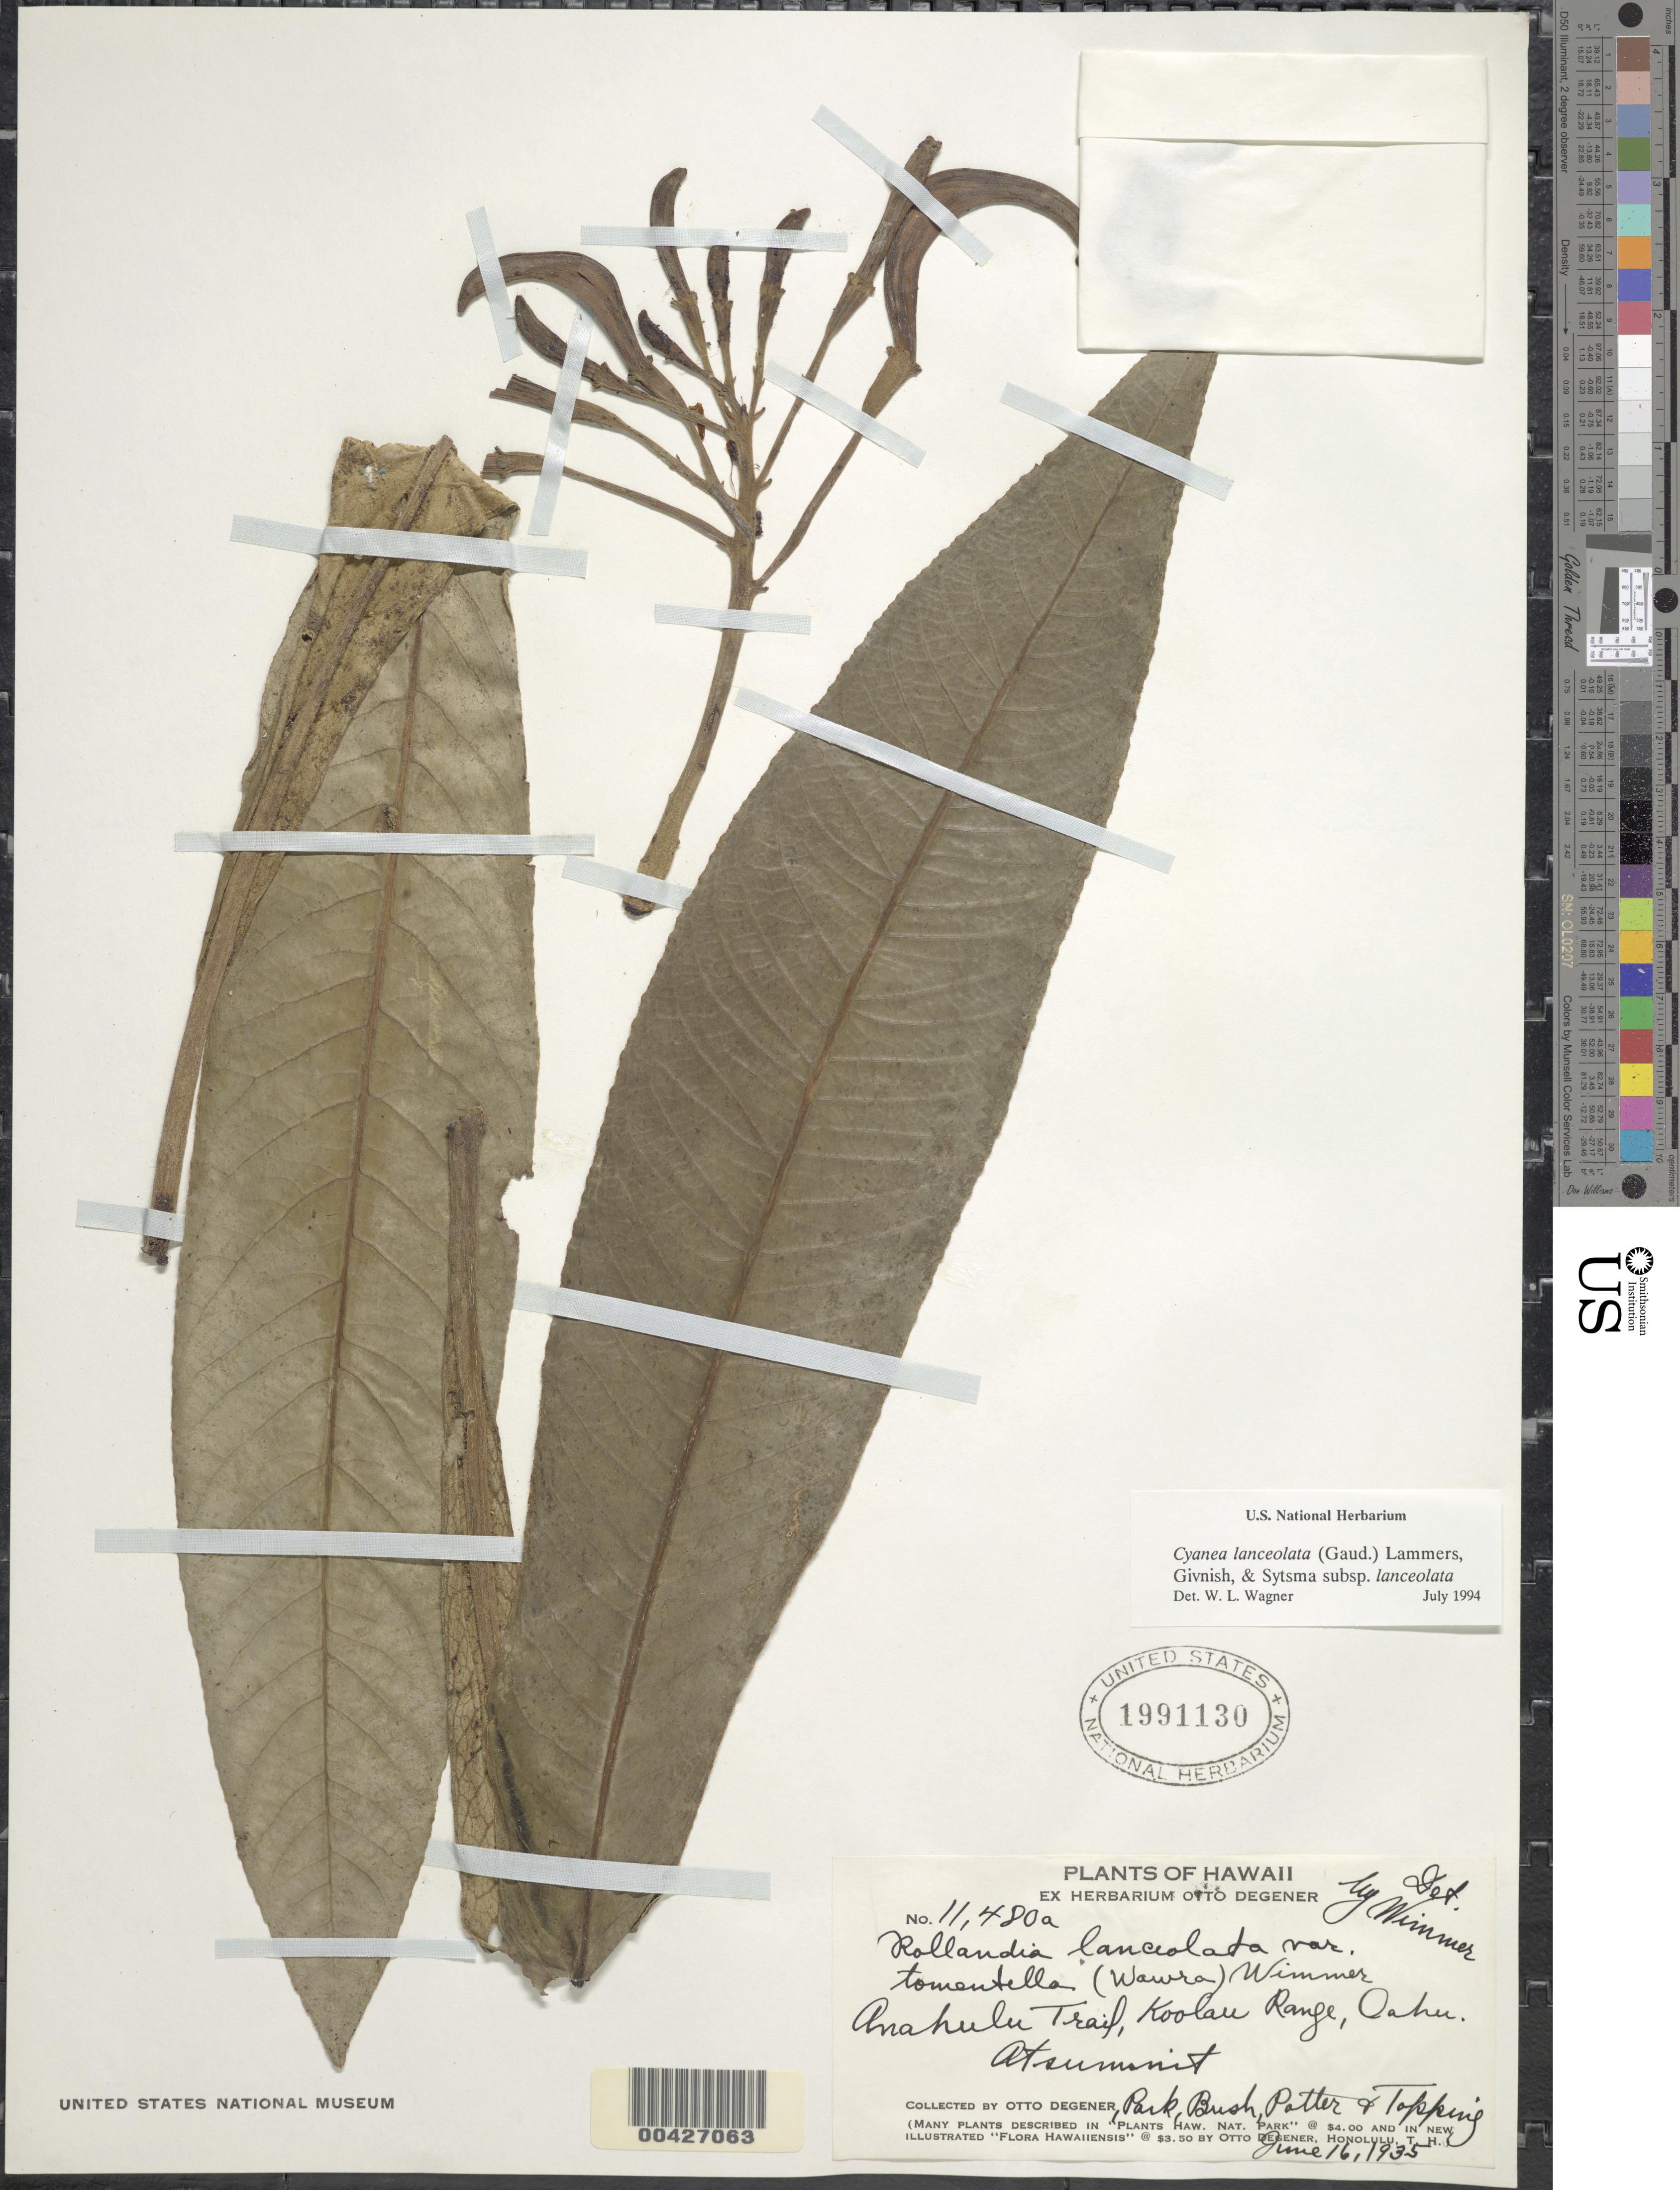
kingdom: Plantae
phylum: Tracheophyta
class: Magnoliopsida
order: Asterales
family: Campanulaceae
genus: Cyanea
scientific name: Cyanea lanceolata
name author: (Gaudich.) Lammers et al.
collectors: O. Degener, Park, Potter, B. F. Bush & D. L. Topping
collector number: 11480a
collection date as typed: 16 Jun 1935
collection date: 1935-06-16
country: United States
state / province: Hawaii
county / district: Honolulu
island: Oahu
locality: Anahulu Trail, Koolau Range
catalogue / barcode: US 1991130